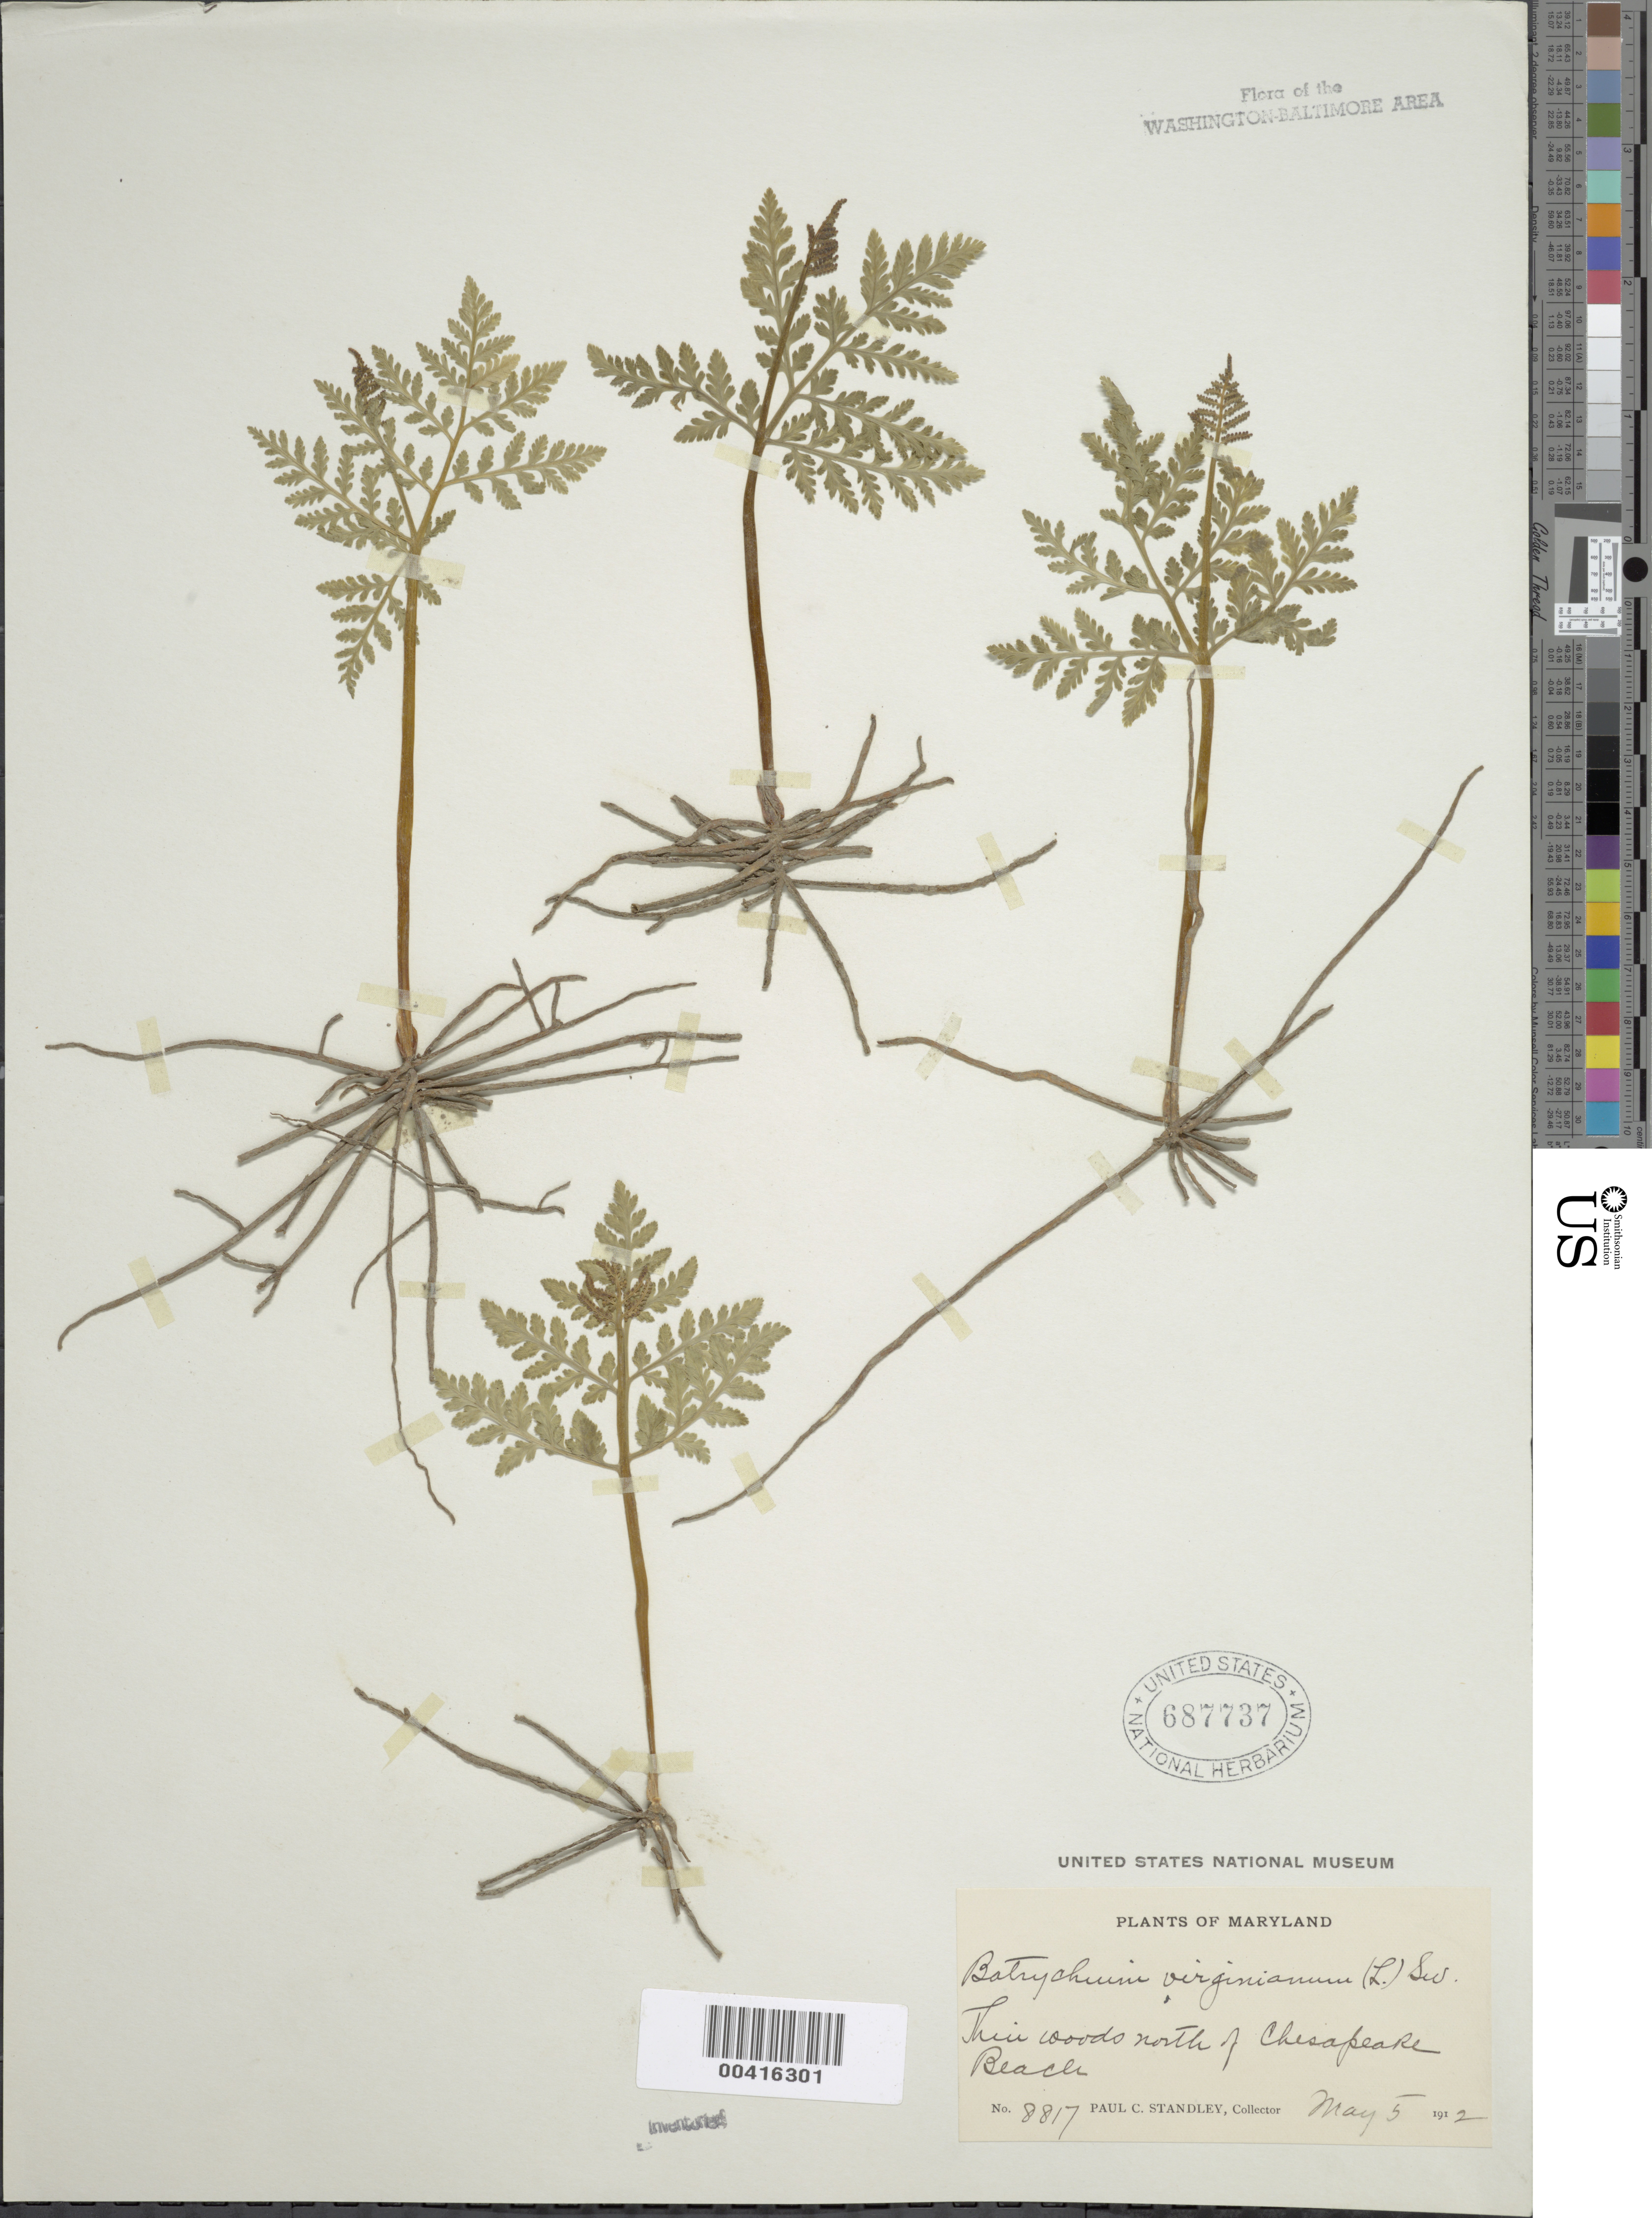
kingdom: Plantae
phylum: Tracheophyta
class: Polypodiopsida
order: Ophioglossales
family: Ophioglossaceae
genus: Botrychium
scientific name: Botrychium virginianum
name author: (L.) Sw.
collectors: P. C. Standley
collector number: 8817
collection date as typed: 05 May 1912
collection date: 1912-05-05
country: United States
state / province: Maryland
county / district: Calvert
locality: North of Chesapeake Beach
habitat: Thin woods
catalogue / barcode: US 687737